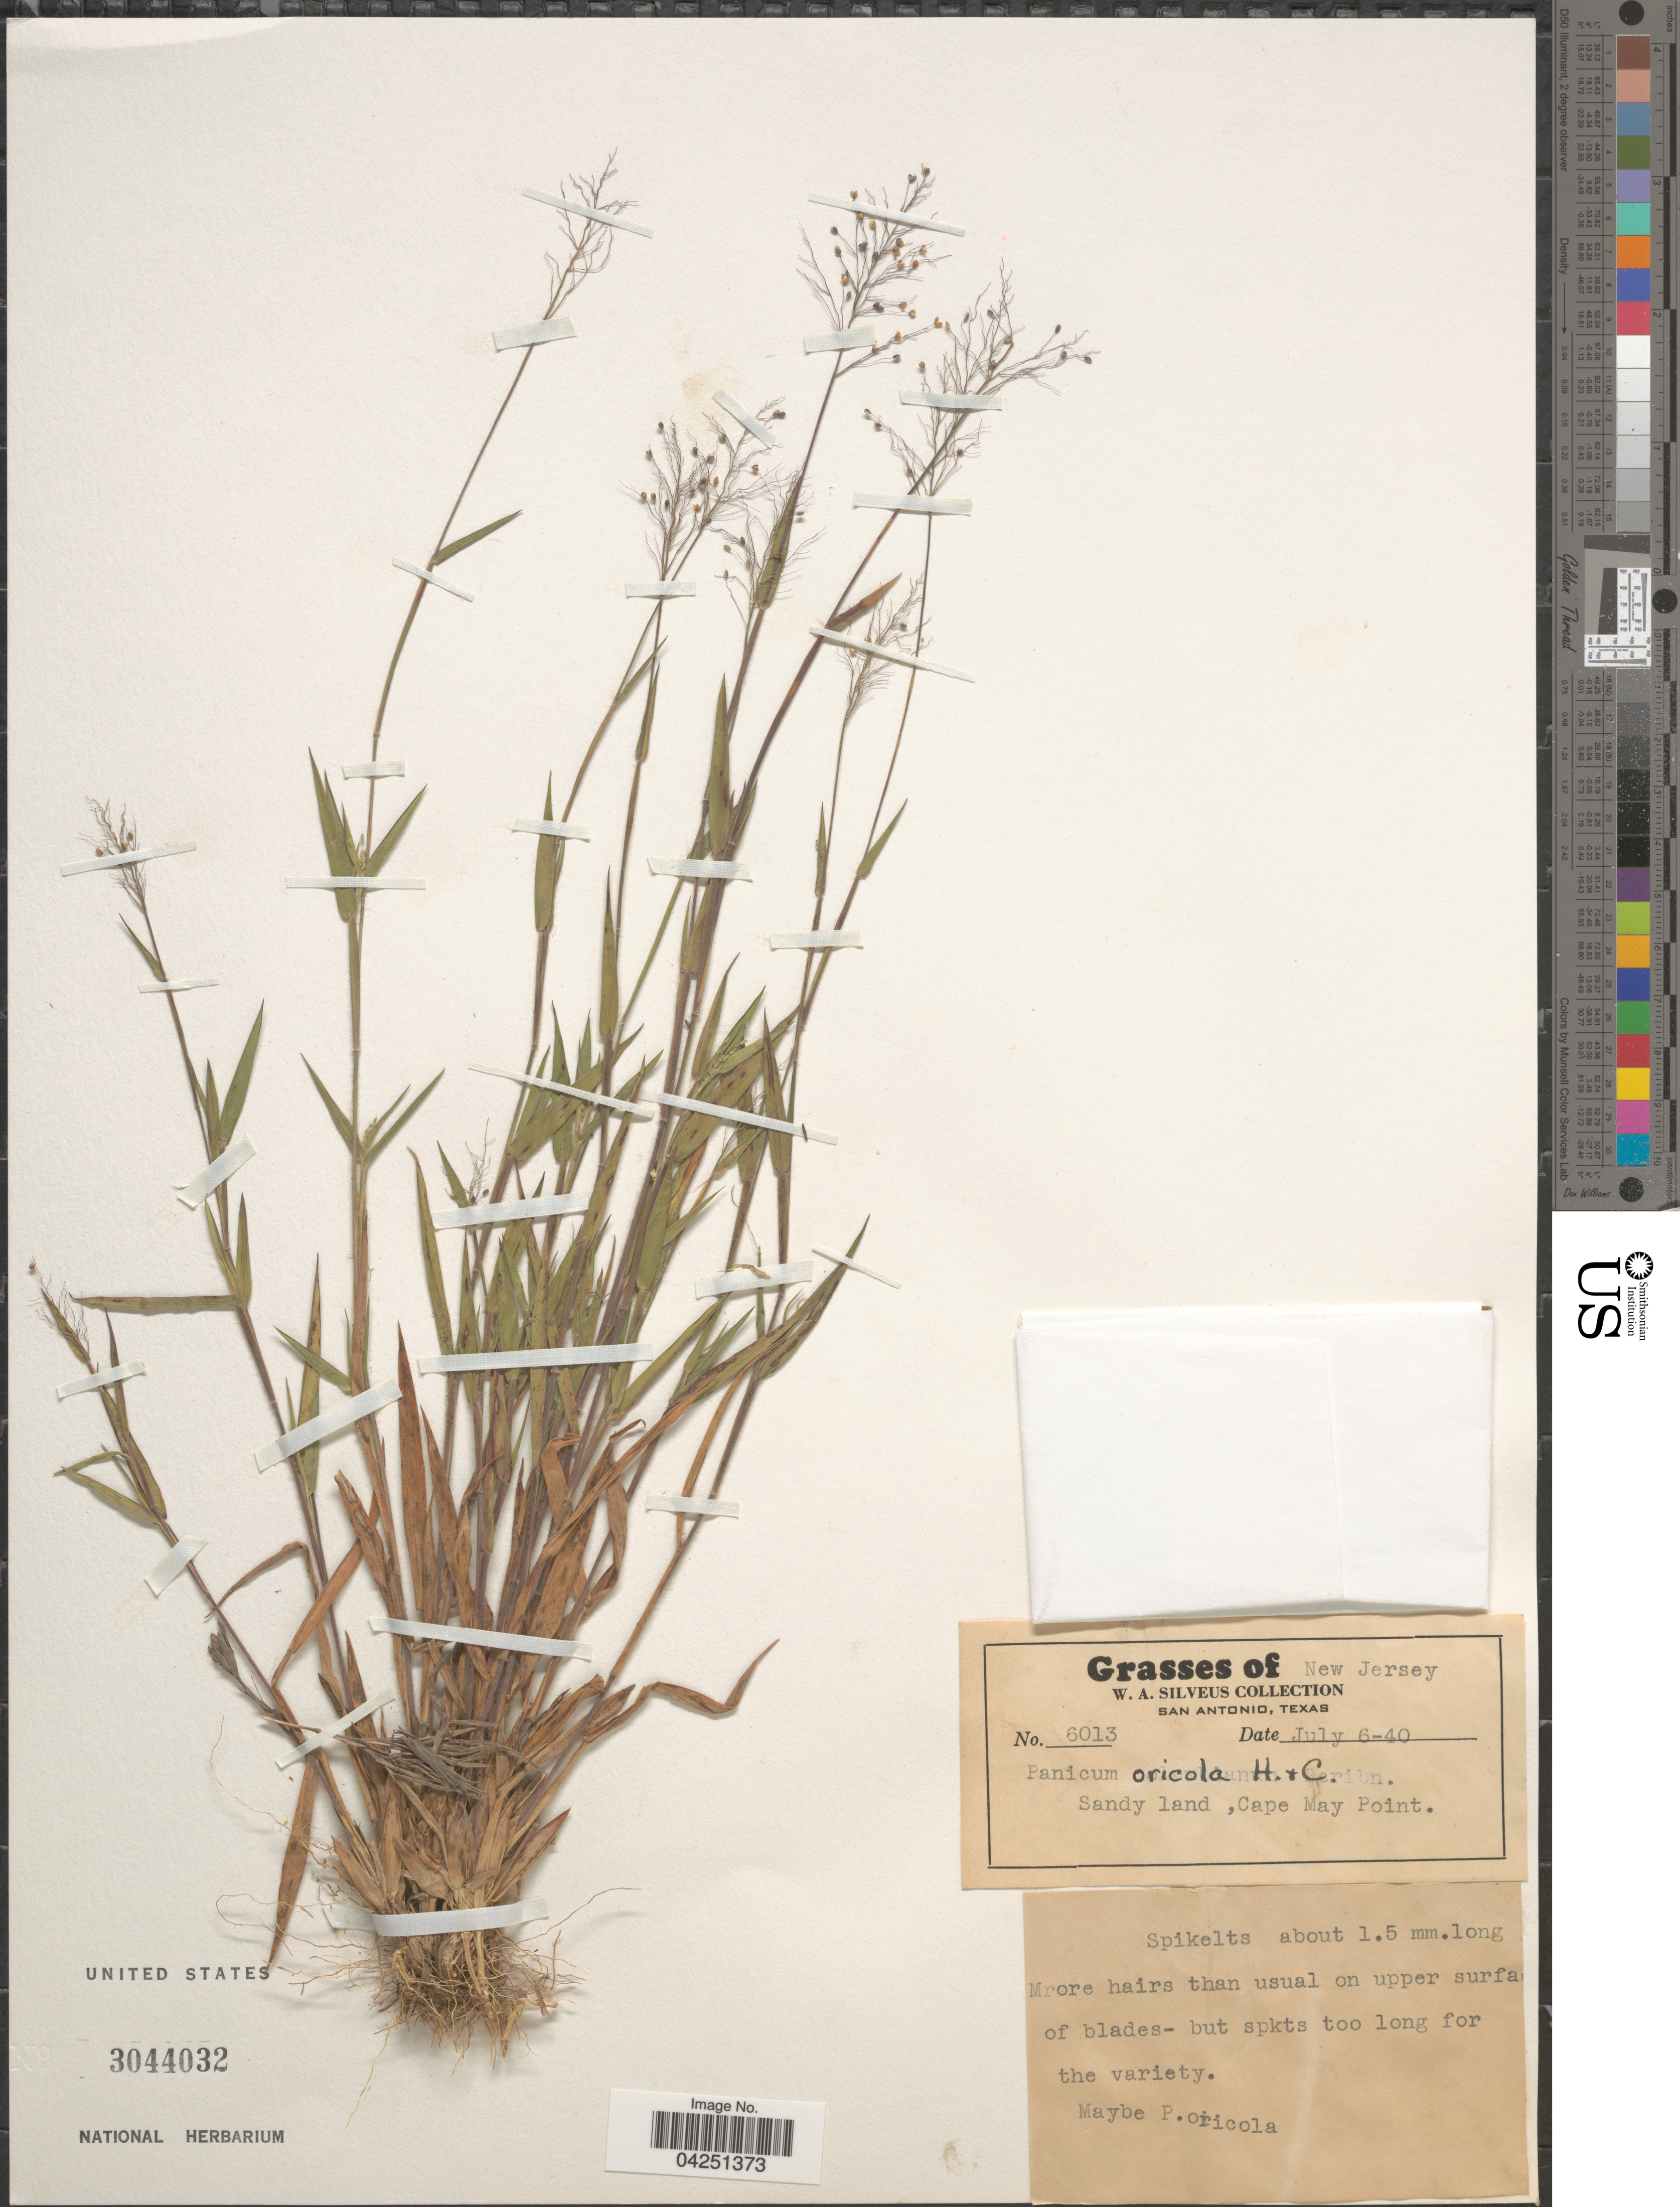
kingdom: Plantae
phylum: Tracheophyta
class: Liliopsida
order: Poales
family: Poaceae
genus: Dichanthelium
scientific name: Dichanthelium acuminatum var. acuminatum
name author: (Sw.) Gould & C.A. Clark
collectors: W. Silveus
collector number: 6013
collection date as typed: Transcribed d/m/y: 6/7/40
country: United States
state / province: New Jersey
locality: Sandy land, Cape May Point.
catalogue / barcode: US 3044032